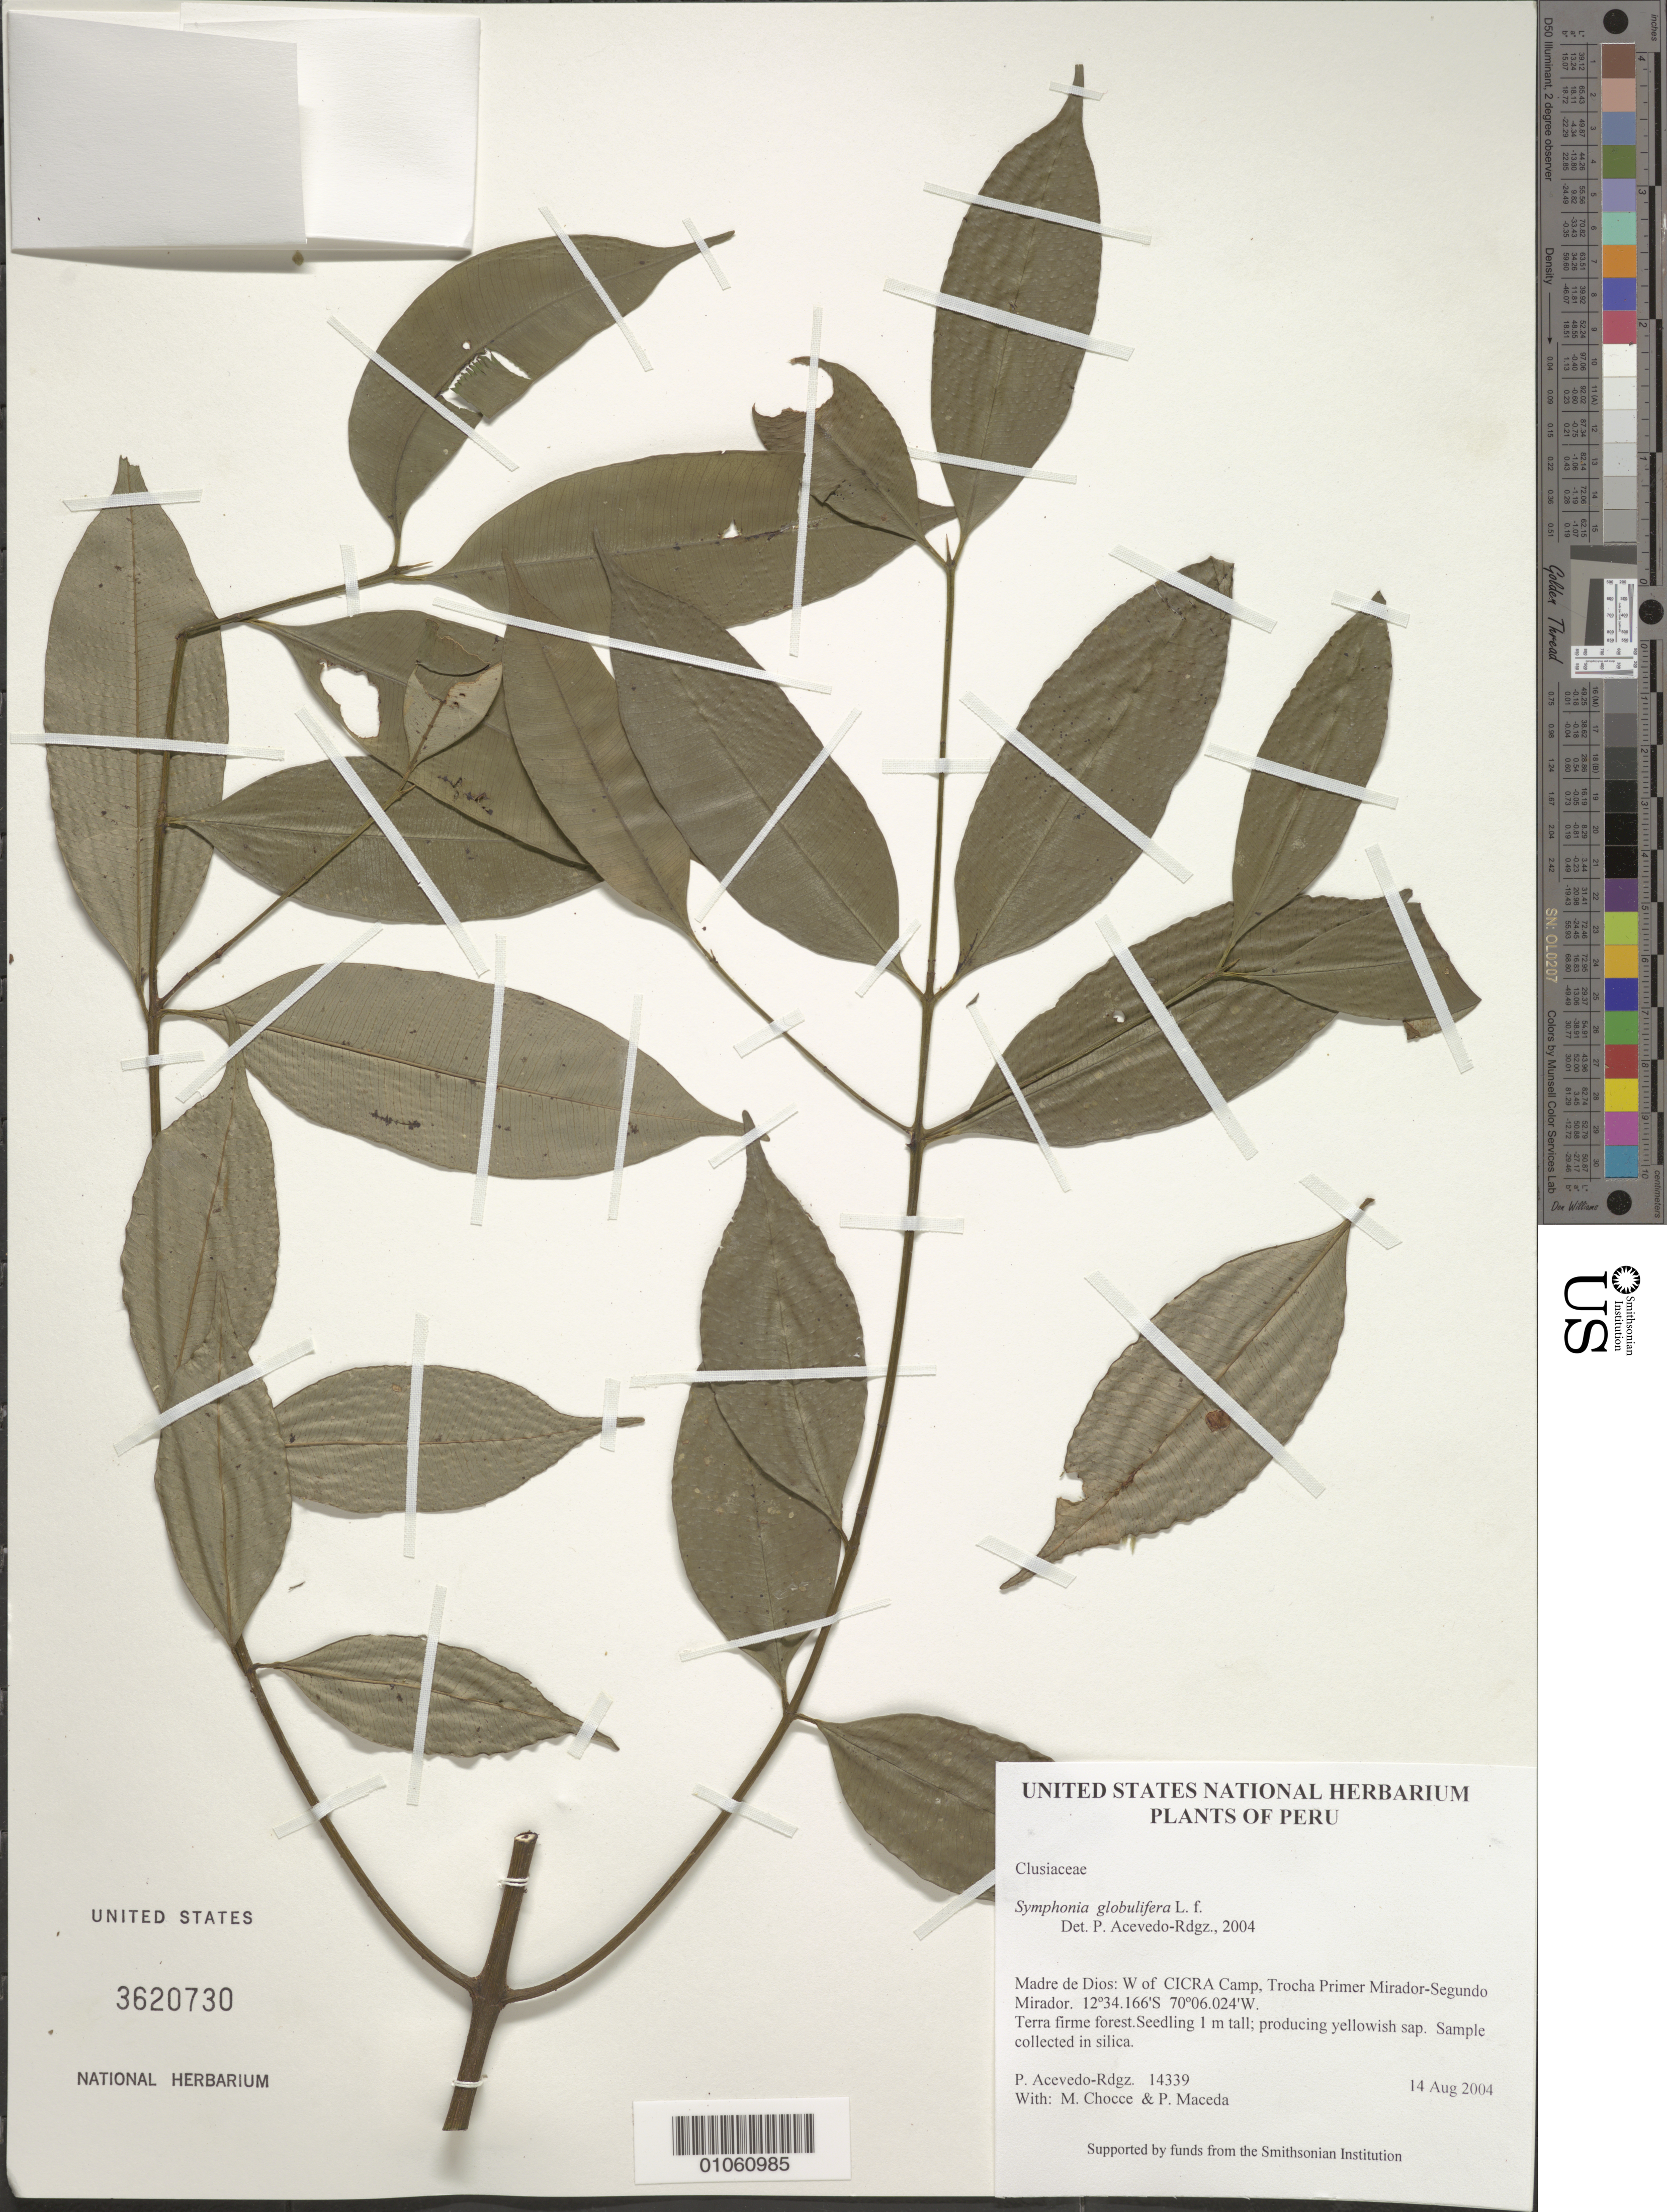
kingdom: Plantae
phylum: Tracheophyta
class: Magnoliopsida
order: Malpighiales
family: Clusiaceae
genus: Symphonia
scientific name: Symphonia globulifera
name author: L. f.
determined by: Acevedo-Rodríguez, P., (BOT), Smithsonian Institution - National Museum of Natural History (UNITED STATES)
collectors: P. Acevedo-Rodr., M. Chocce & P. Maceda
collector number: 14339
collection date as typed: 14 Aug 2004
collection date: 2004-08-14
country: Peru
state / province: Madre de Dios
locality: Madre de Dios: W of CICRA Camp, Trocha Primer Mirador-Segundo Mirador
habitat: Terra firme forest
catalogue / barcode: US 3620730